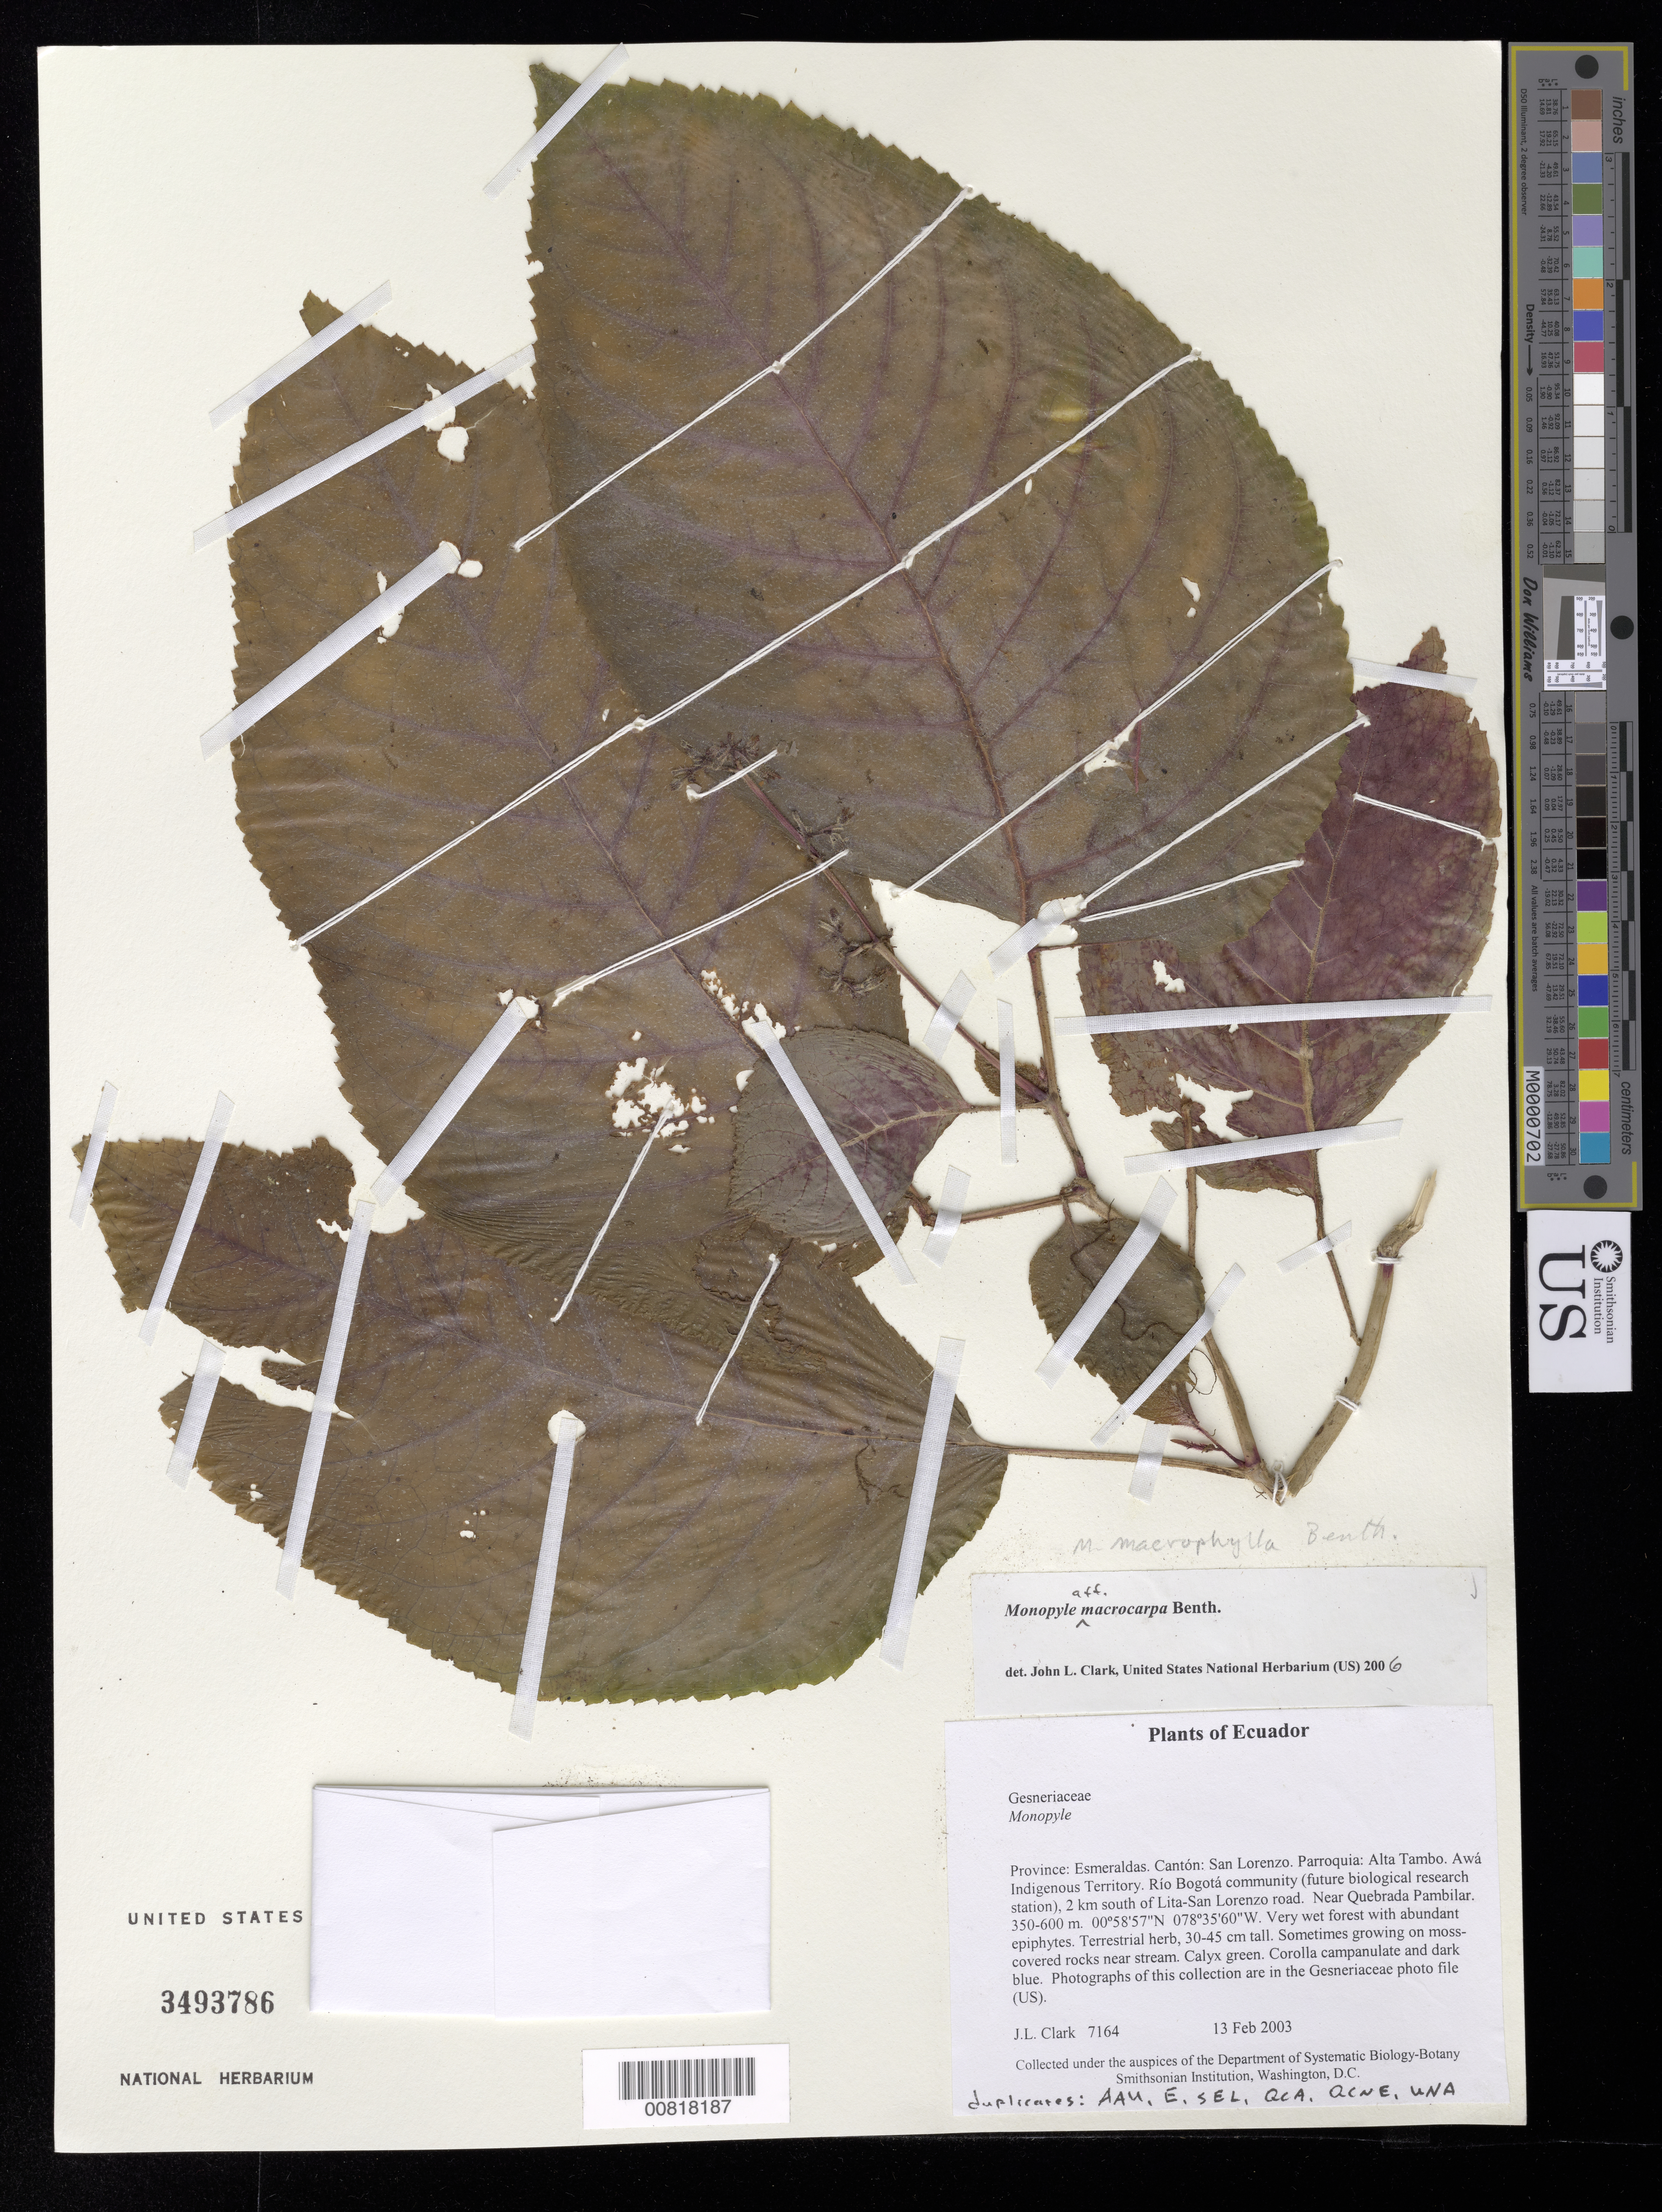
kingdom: Plantae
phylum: Tracheophyta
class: Magnoliopsida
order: Lamiales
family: Gesneriaceae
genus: Monopyle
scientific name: Monopyle macrocarpa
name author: Benth.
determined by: Clark, J. L., (SEL), The Marie Selby Botanical Garden (UNITED STATES)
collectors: J. L. Clark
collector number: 7164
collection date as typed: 13 Feb 2003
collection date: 2003-02-13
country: Ecuador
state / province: Esmeraldas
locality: San Lorenzo. Parroquia: Alta Tambo. Awá Indigenous Territory. Río Bogotá community (future biological research station), 2 km south of Lita-San Lorenzo road. Near Quebrada Pambilar.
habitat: Very wet forest with abundant epiphytes.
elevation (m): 350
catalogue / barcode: US 3493786